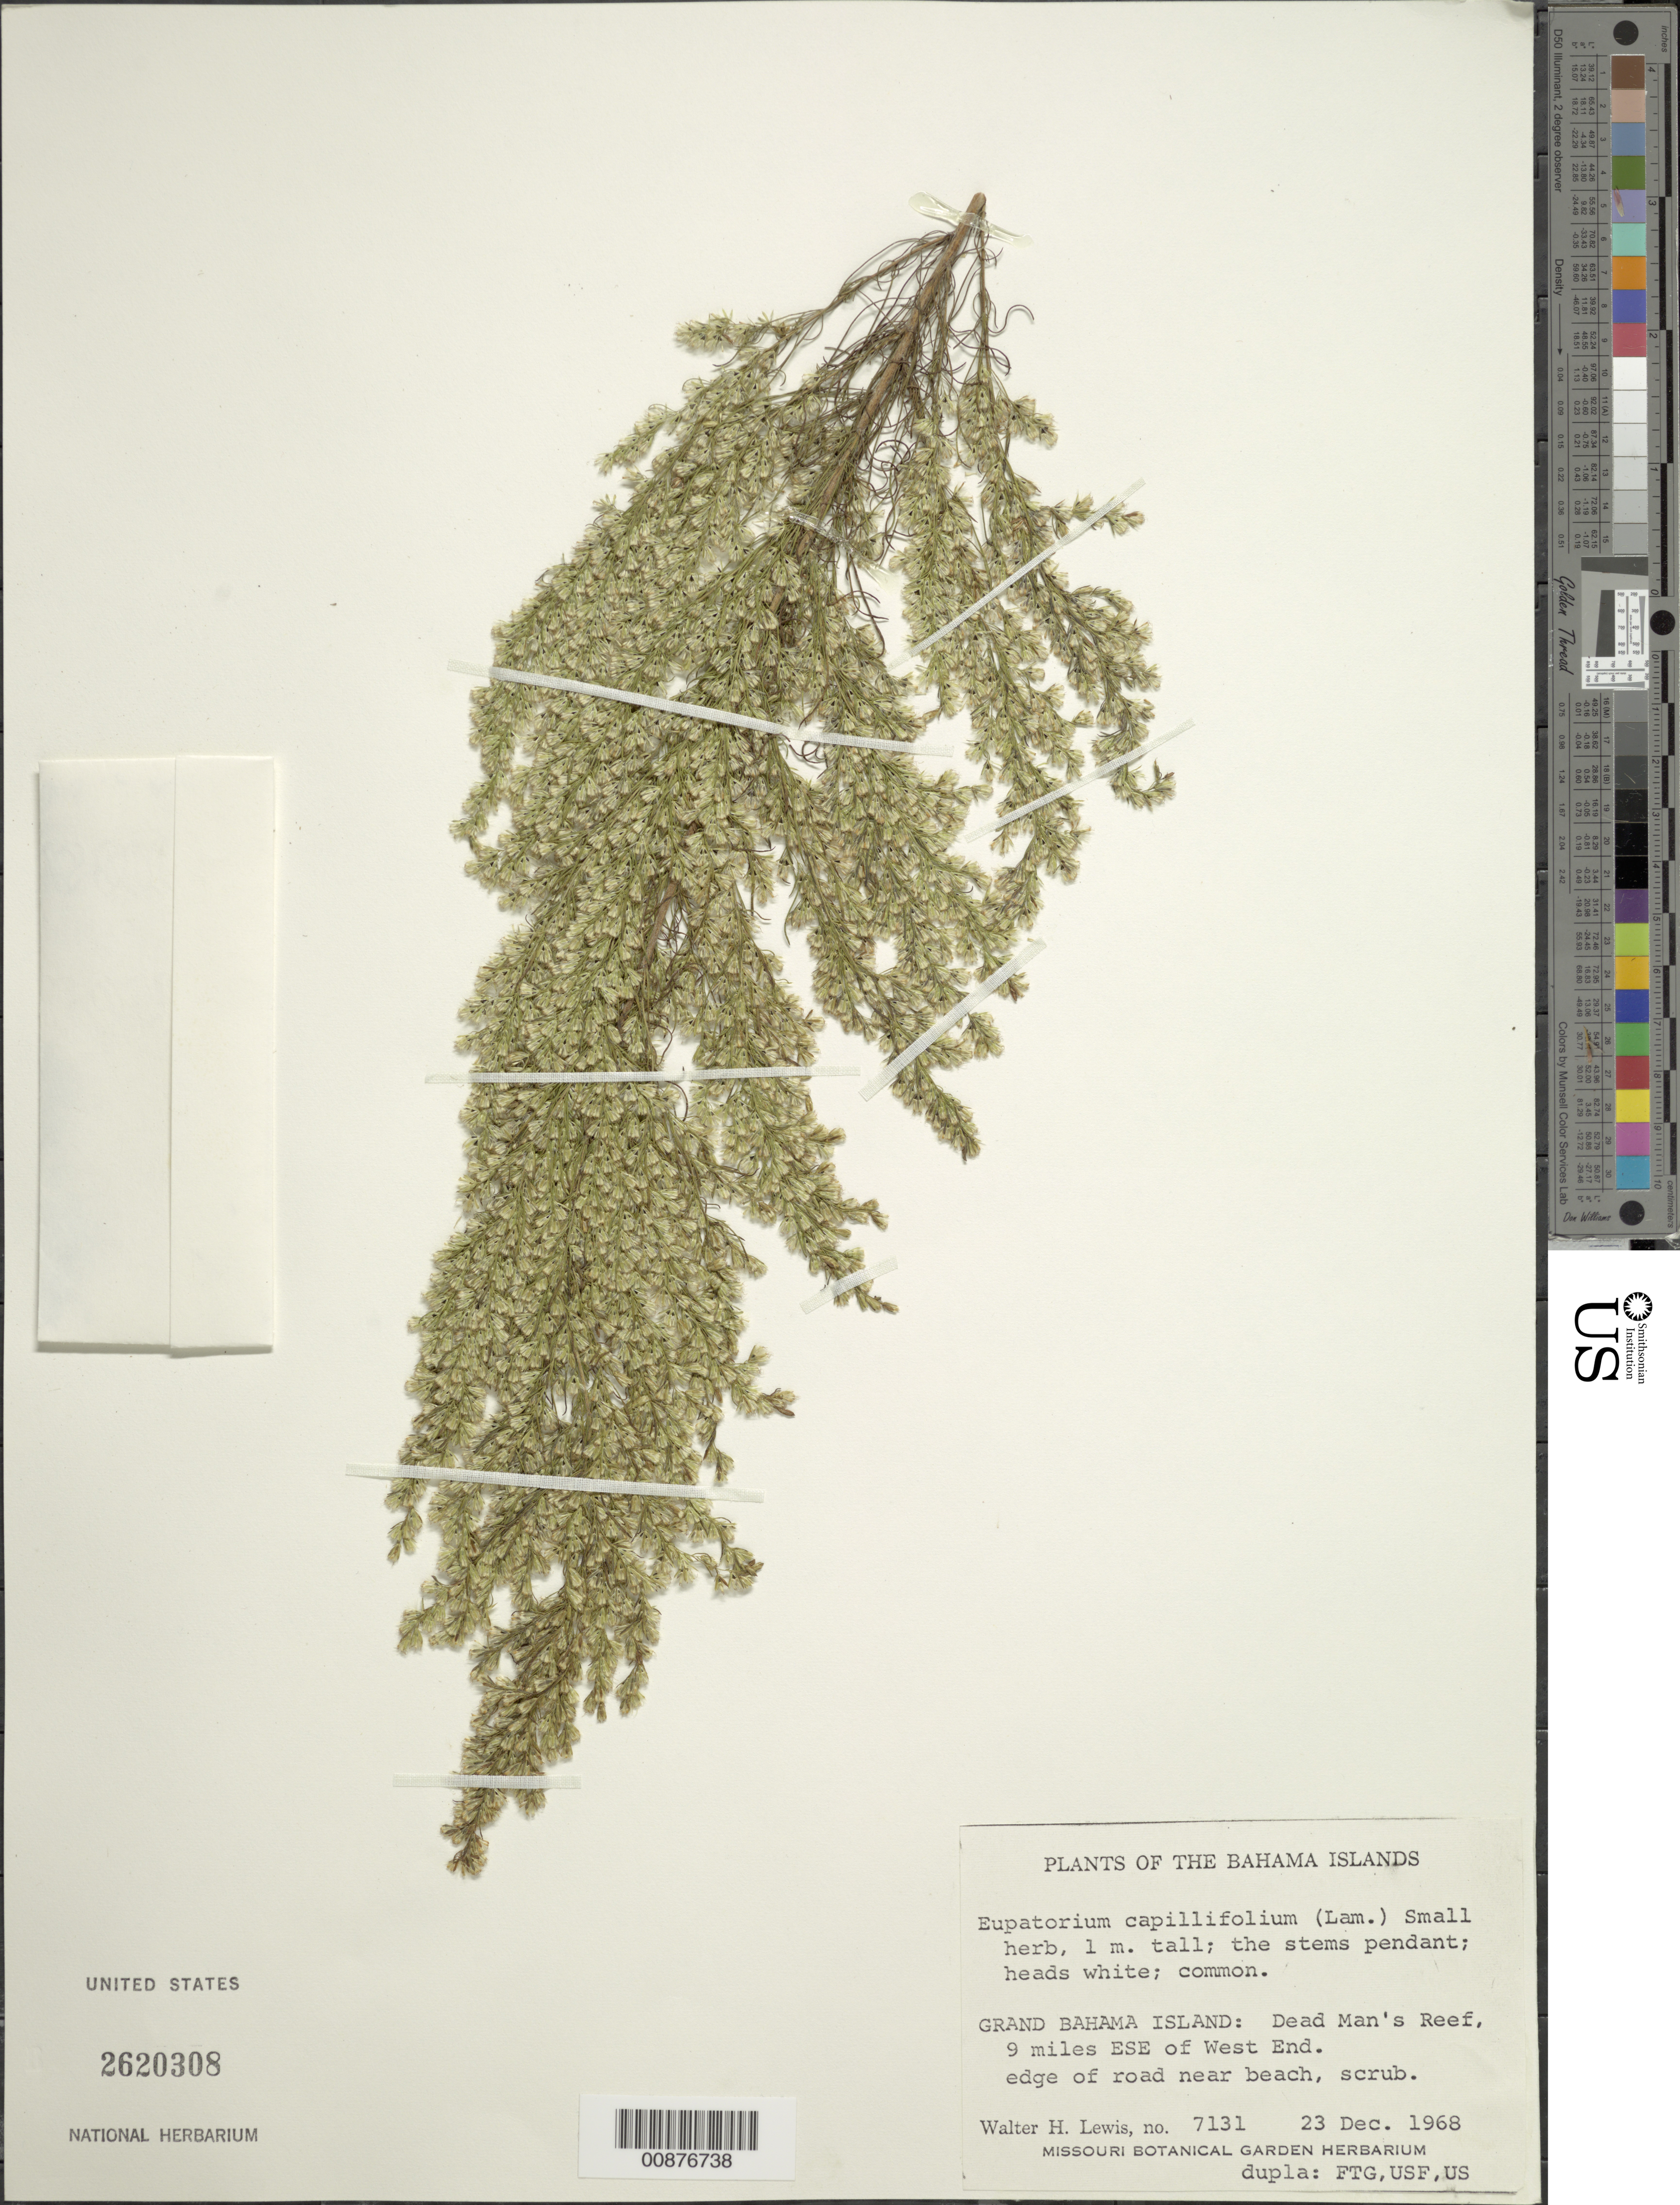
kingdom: Plantae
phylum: Tracheophyta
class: Magnoliopsida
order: Asterales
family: Asteraceae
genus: Eupatorium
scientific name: Eupatorium capillifolium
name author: (Lam.) Small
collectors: W. H. Lewis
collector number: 7131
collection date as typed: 23 Dec 1968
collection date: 1968-12-23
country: Bahamas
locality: Grand Bahama Island: Dead Man's Reef, 9 Miles ESE of West End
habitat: Edge of road near beach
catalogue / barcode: US 2620308